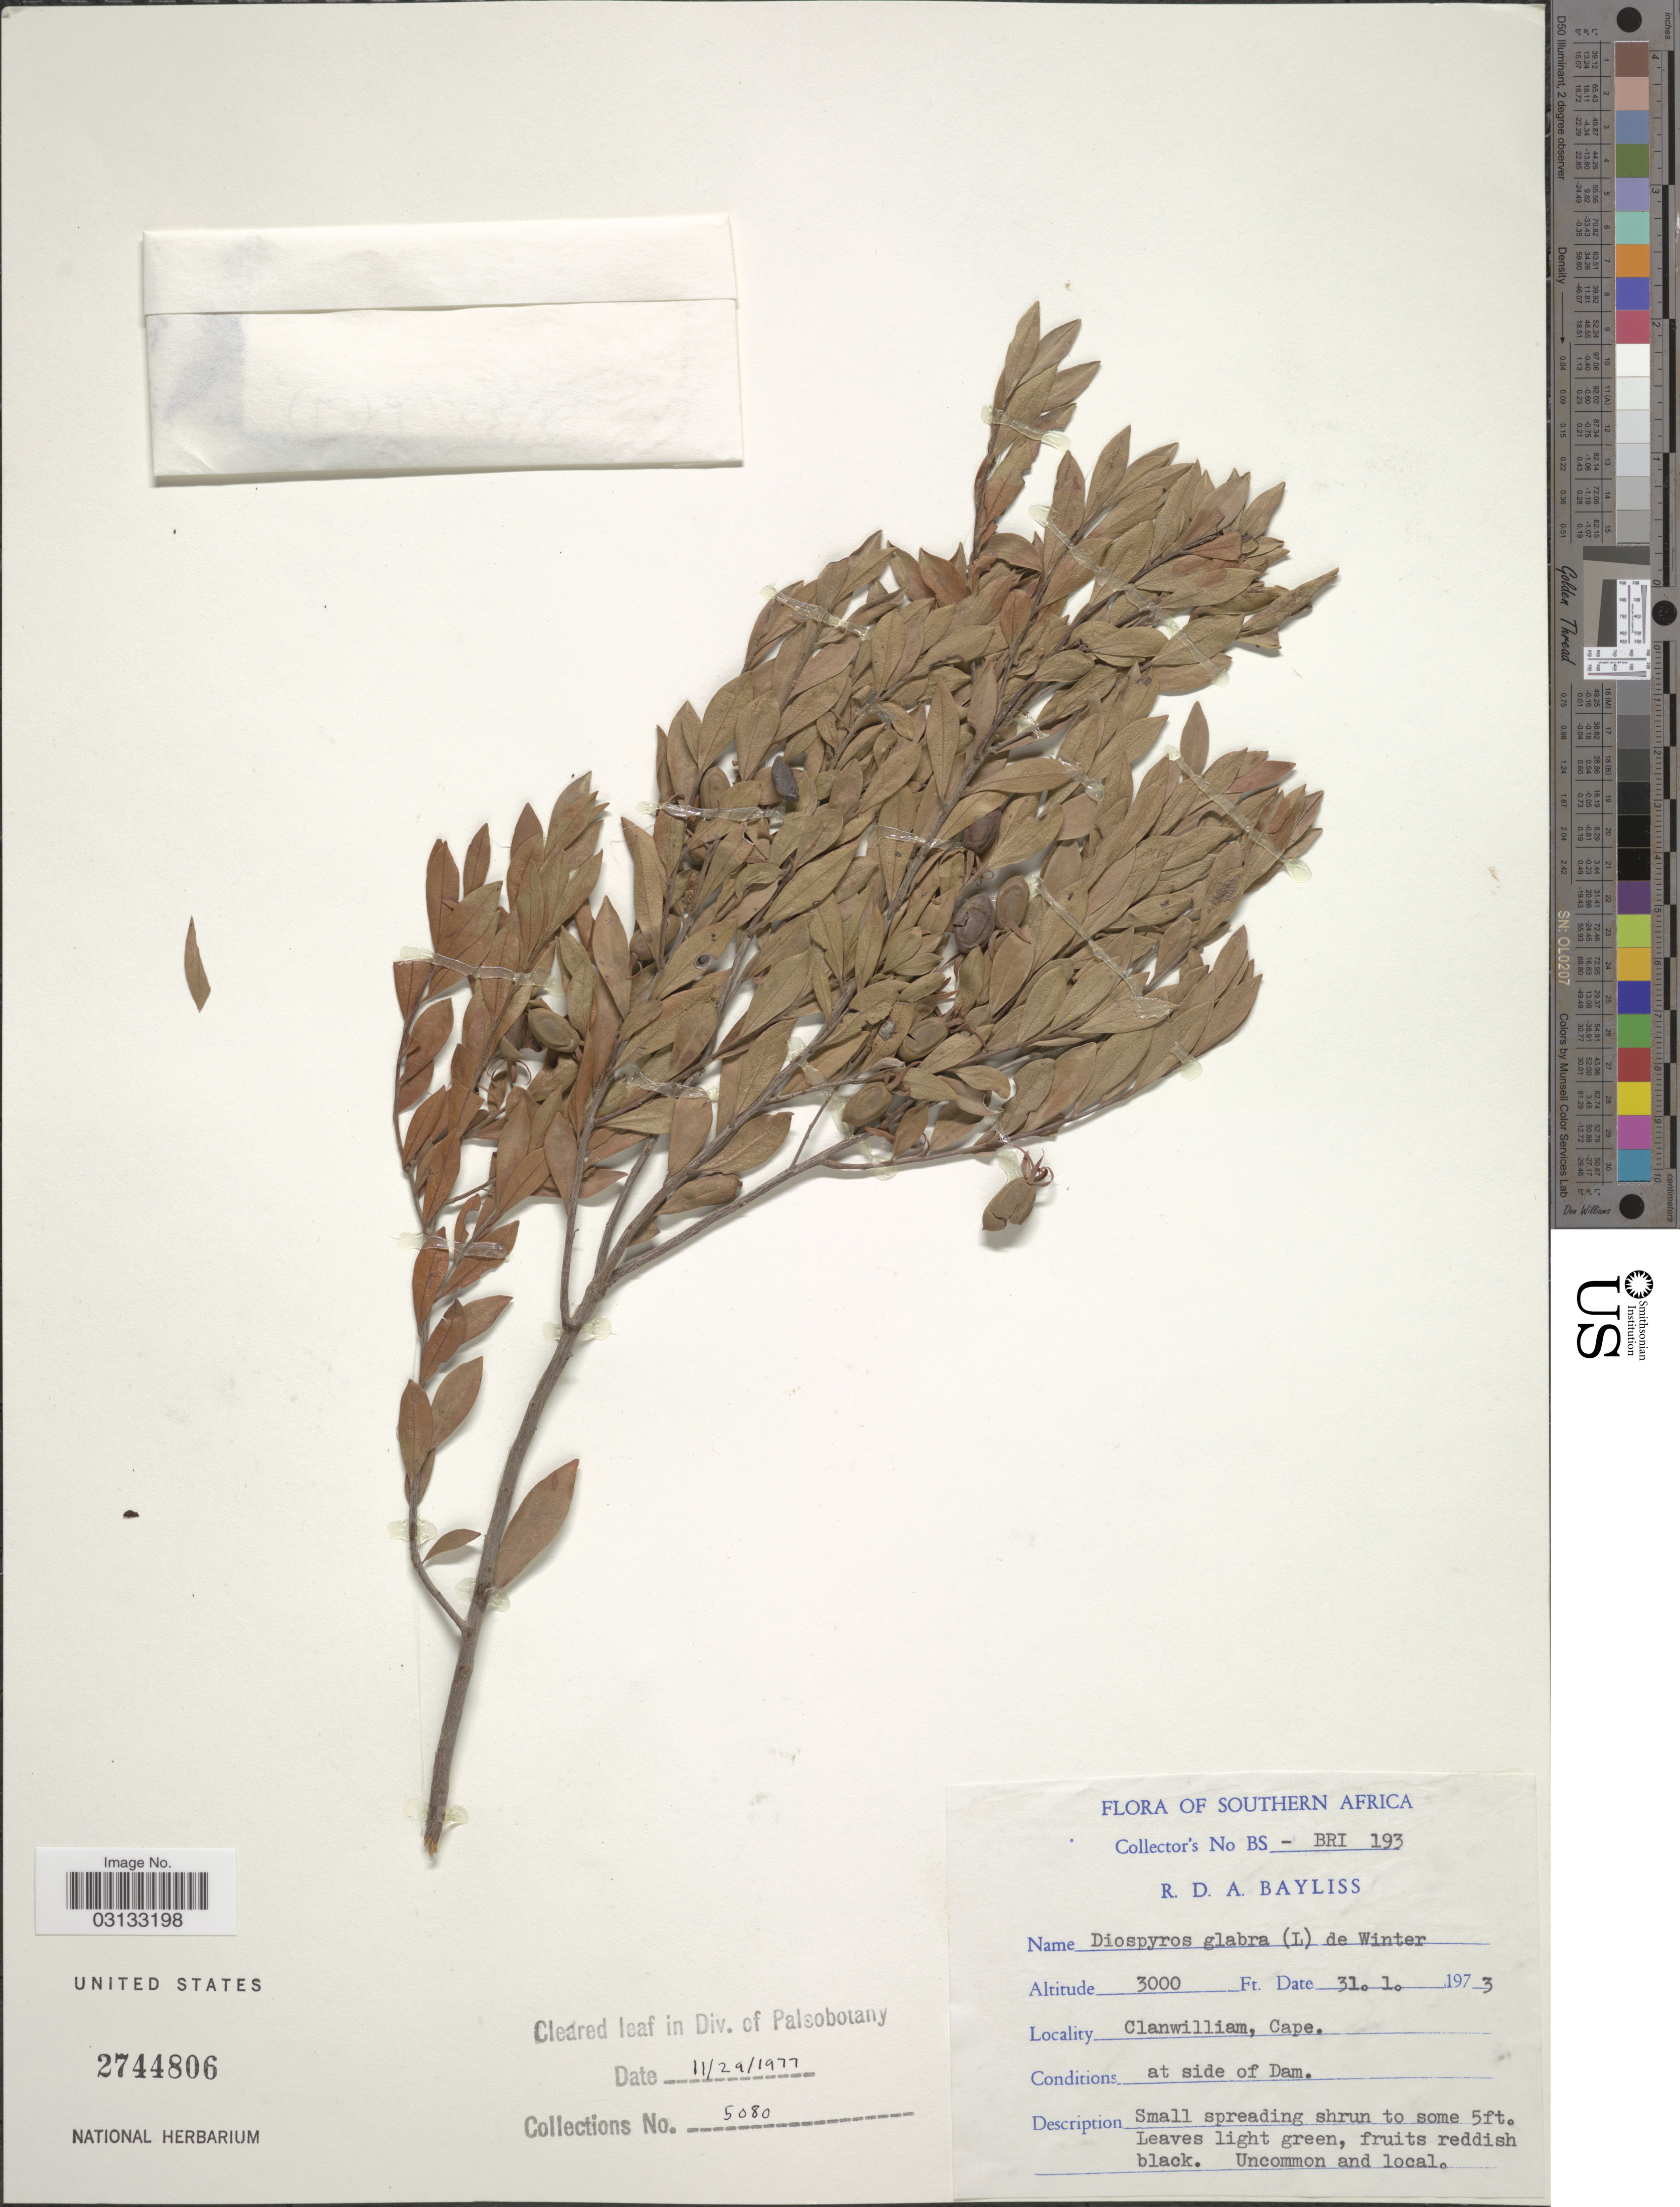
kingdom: Plantae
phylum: Tracheophyta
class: Magnoliopsida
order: Ericales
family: Ebenaceae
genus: Diospyros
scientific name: Diospyros glabra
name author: (L.) De Winter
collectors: R. Bayliss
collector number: BS-BRI-193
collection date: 1973-01-31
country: South Africa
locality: Southern Africa, Clanwilliam, Cape.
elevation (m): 914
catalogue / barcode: US 2744806